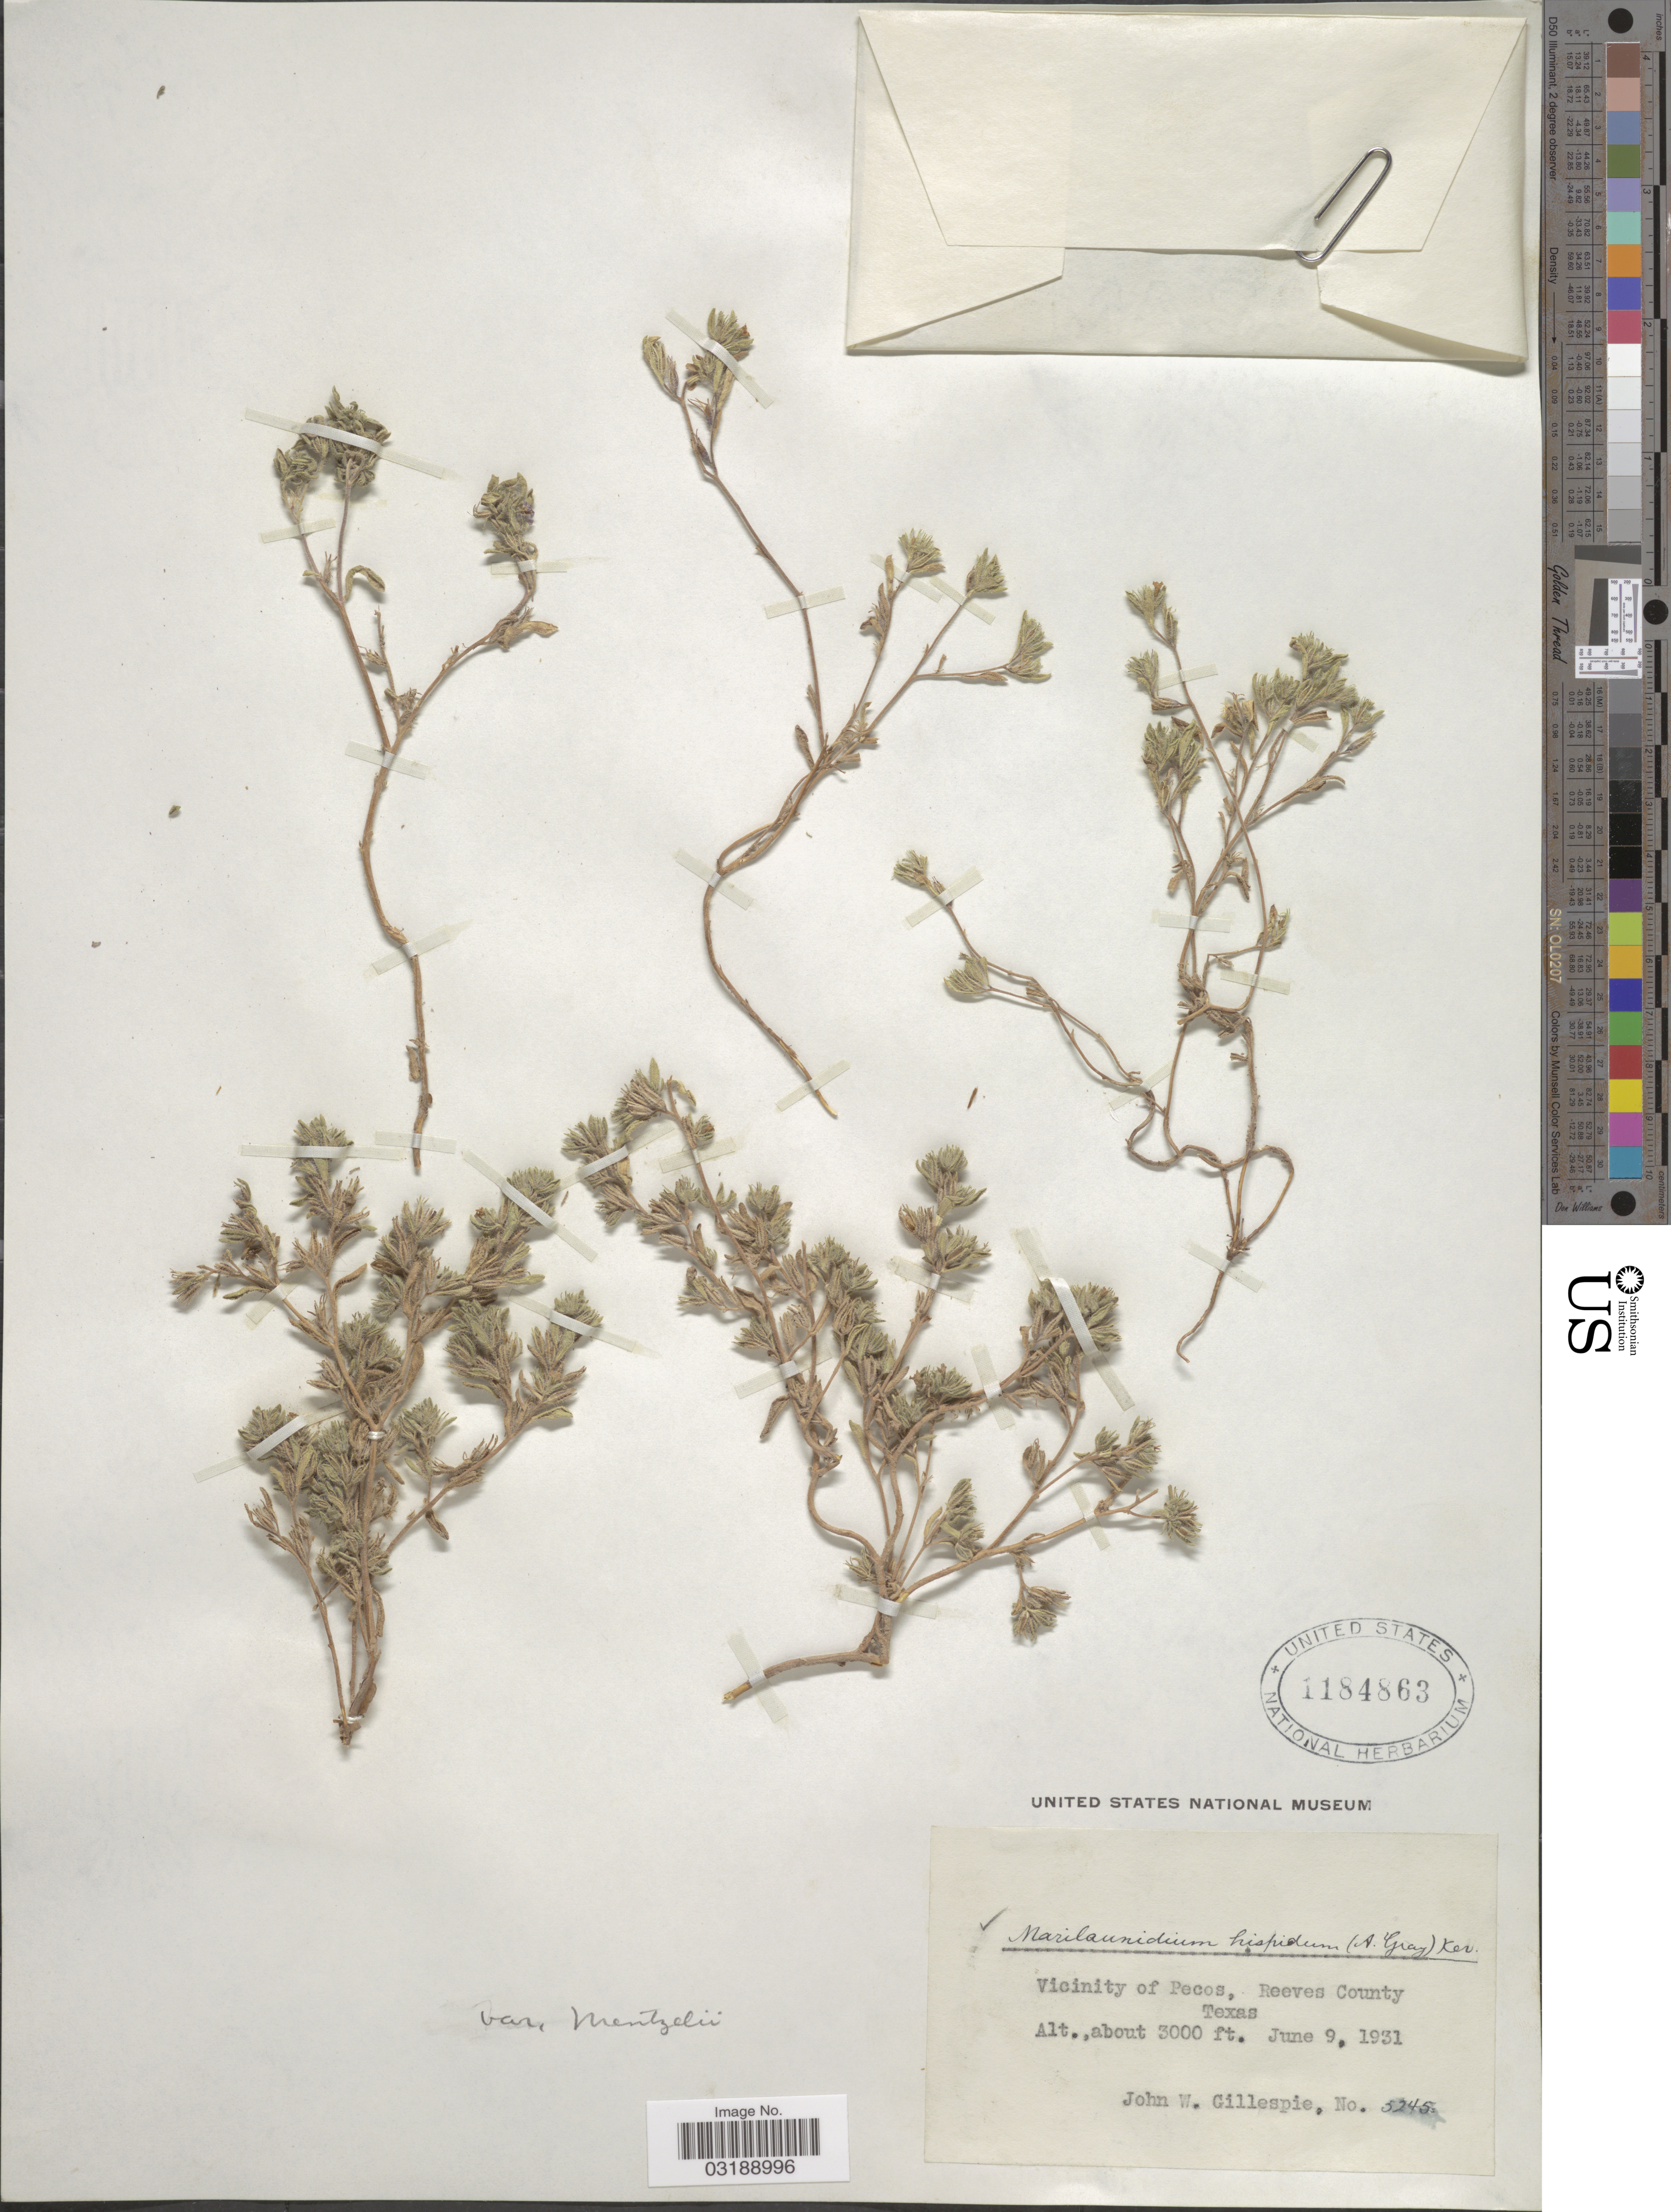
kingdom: Plantae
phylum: Tracheophyta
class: Magnoliopsida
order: Boraginales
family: Namaceae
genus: Nama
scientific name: Nama hispida var. mentzelii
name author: Brand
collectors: J. W. Gillespie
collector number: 5245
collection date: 1931-06-09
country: United States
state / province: Texas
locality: Vicinity of Pecos, Reeves County.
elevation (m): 914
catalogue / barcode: US 1184863